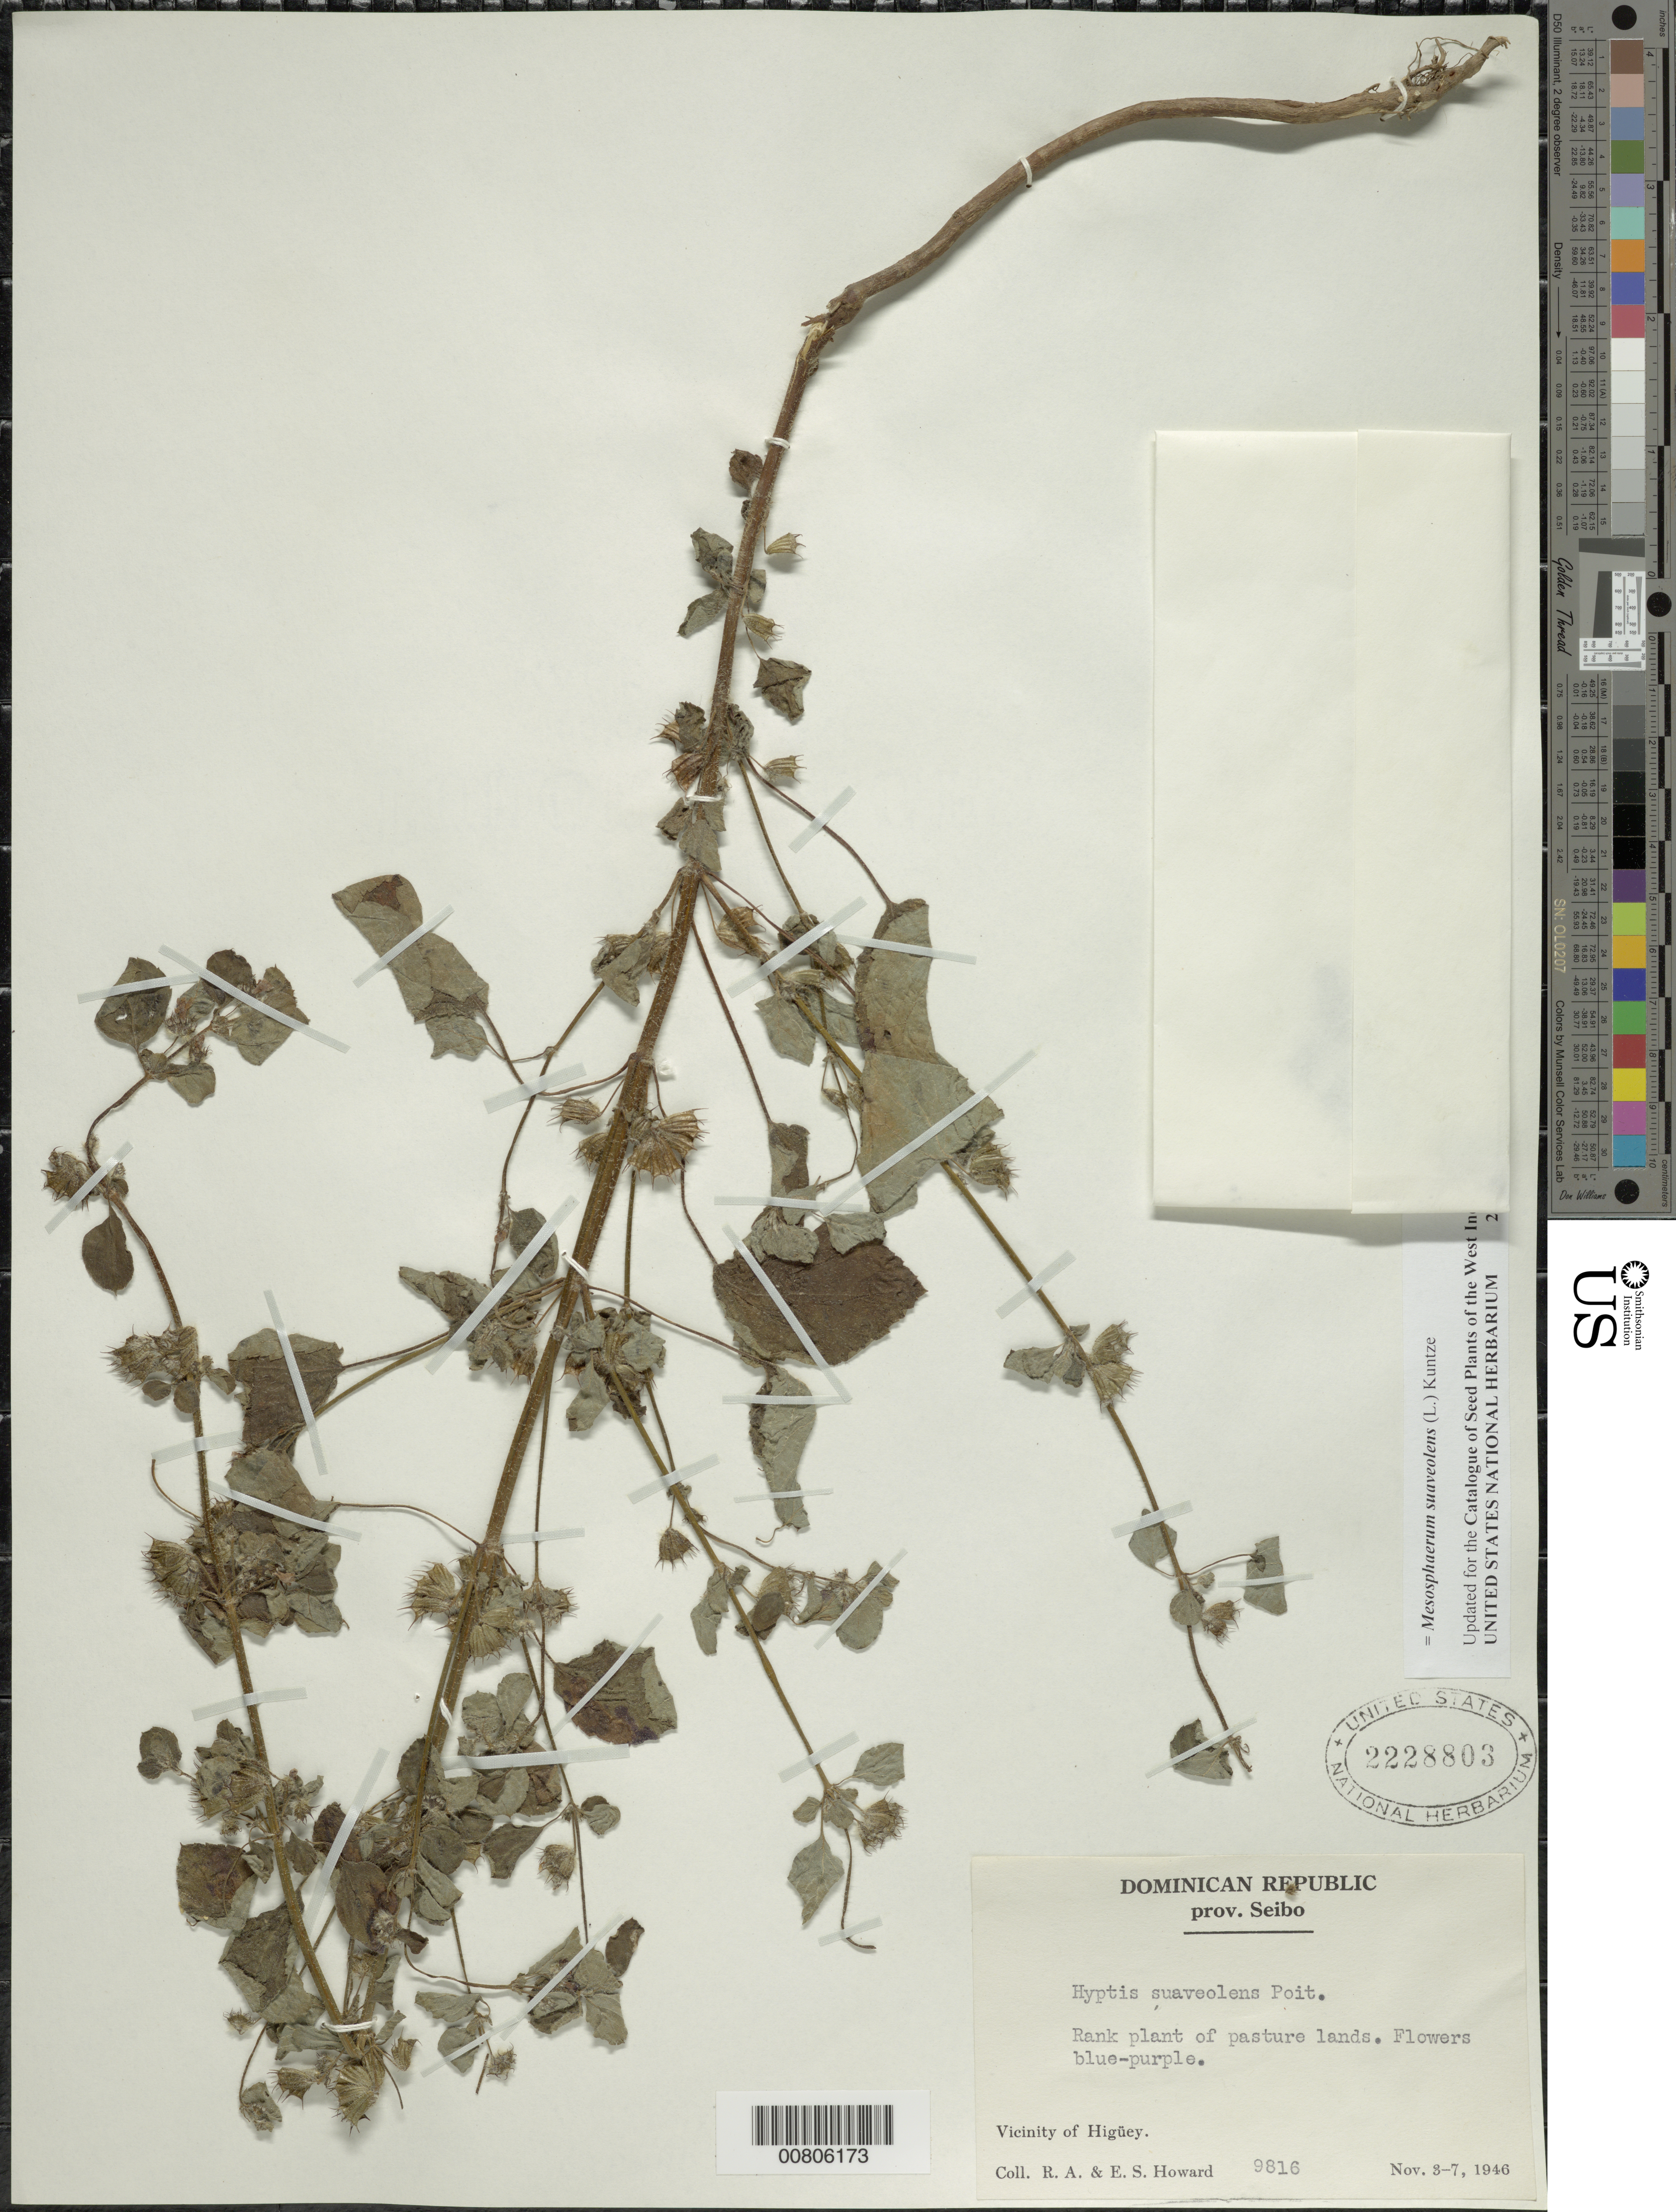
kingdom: Plantae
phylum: Tracheophyta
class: Magnoliopsida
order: Lamiales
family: Lamiaceae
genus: Mesosphaerum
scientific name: Mesosphaerum suaveolens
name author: (L.) Kuntze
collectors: R. A. Howard & E. S. Howard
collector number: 9816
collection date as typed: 03 Nov 1946 to 07 Nov 1946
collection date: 1946-11-03/1946-11-07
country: Dominican Republic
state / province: El Seibo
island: Hispaniola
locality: Vicinity of Higüey.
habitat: Pasture lands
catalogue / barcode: US 2228803